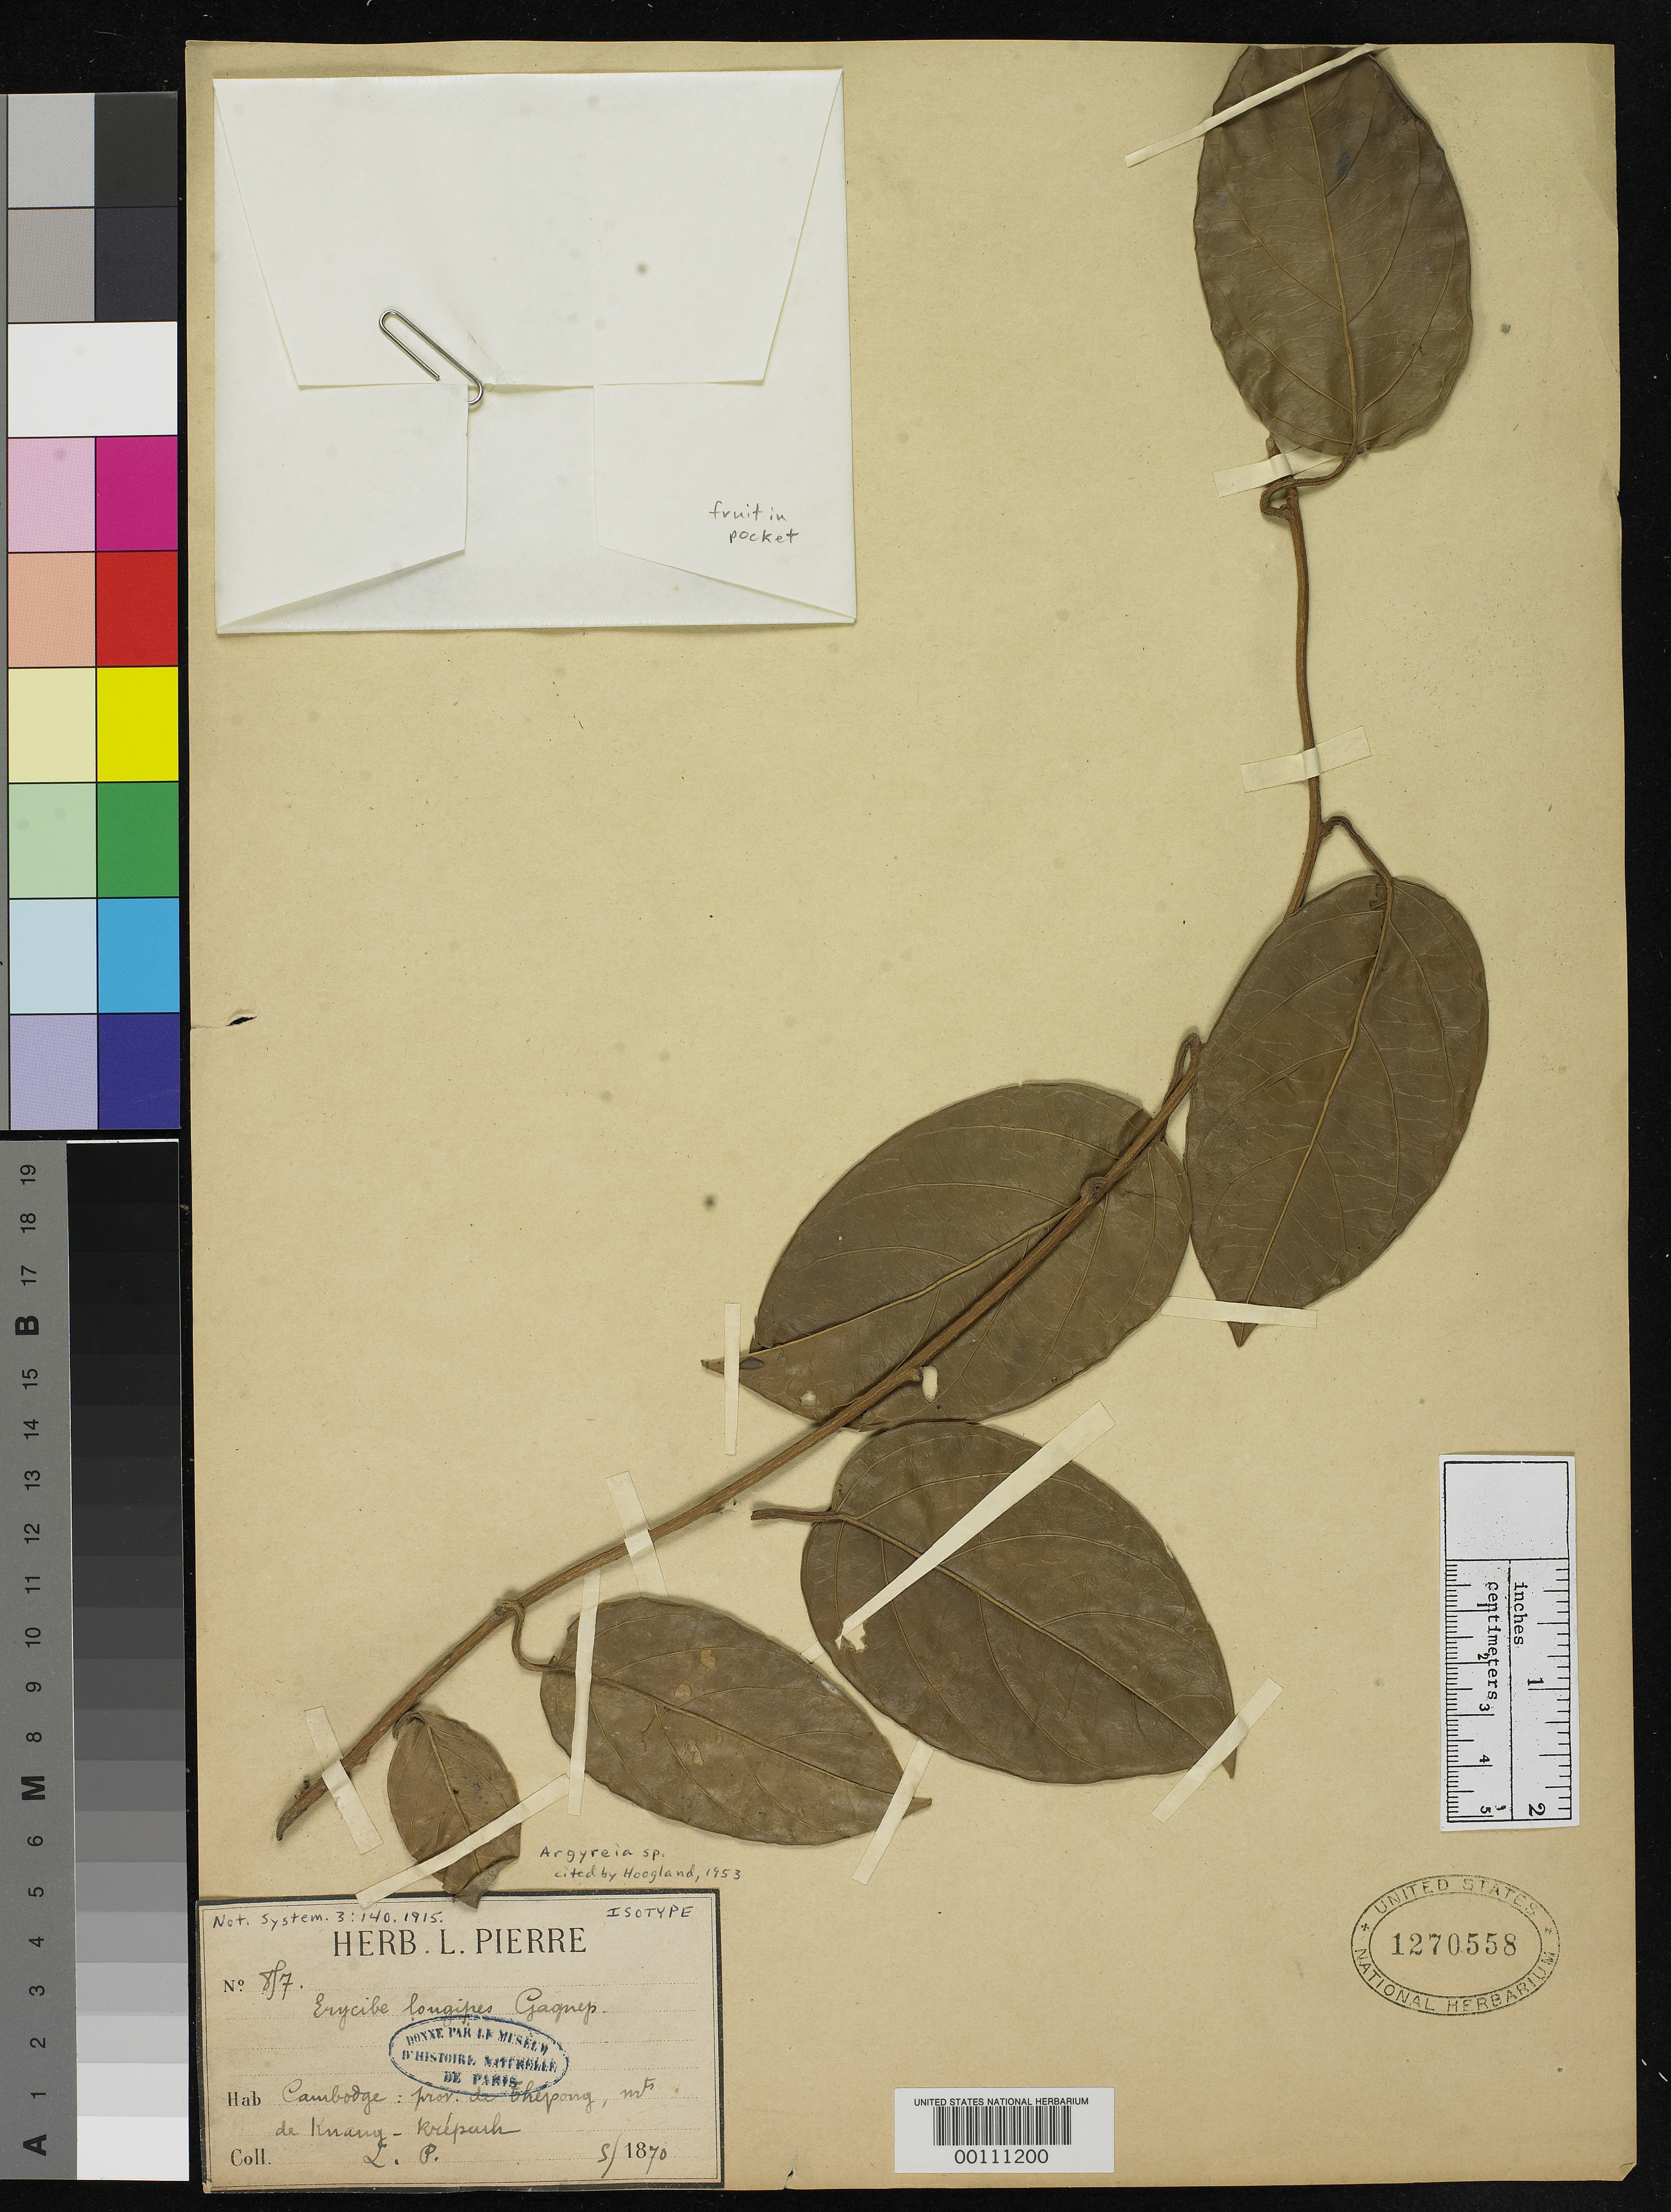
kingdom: Plantae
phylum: Tracheophyta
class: Magnoliopsida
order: Solanales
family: Convolvulaceae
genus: Erycibe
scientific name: Erycibe longipes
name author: Gagnep.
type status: Isotype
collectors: J. Pierre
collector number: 857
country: Cambodia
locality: Thepong Knang-Krepeuh Mt.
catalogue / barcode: US 1270558